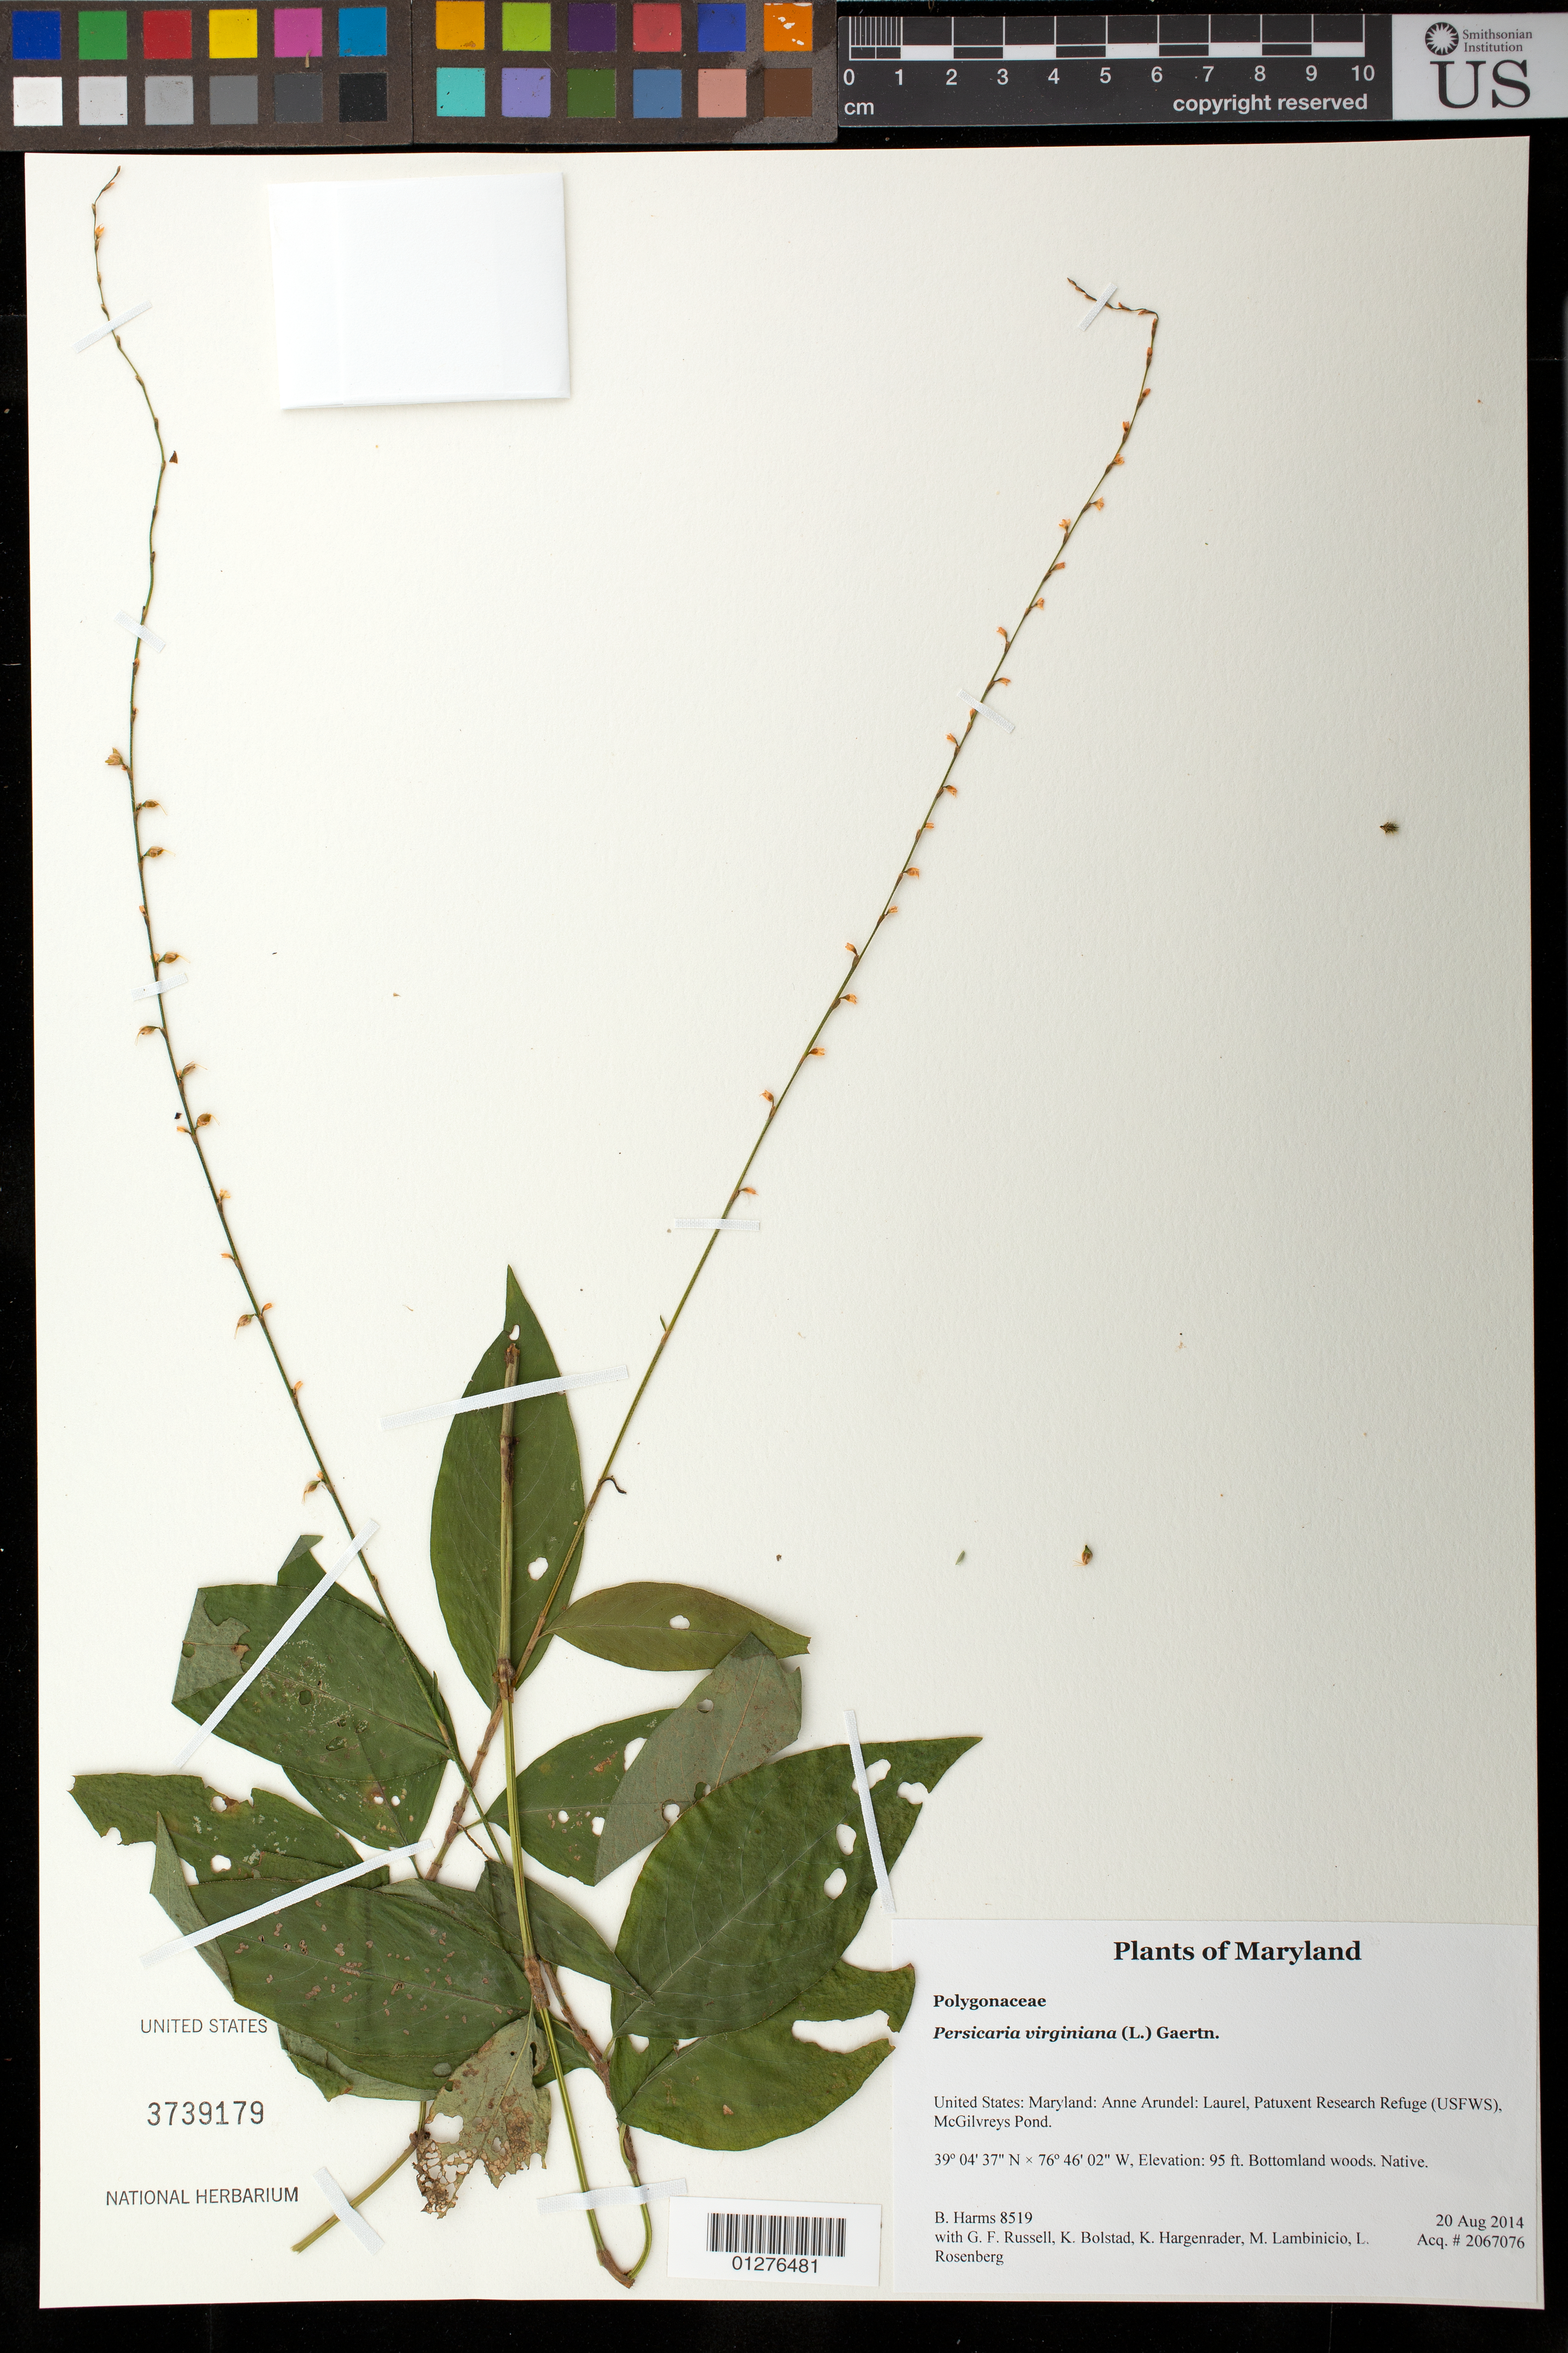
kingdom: Plantae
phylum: Tracheophyta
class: Magnoliopsida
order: Caryophyllales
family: Polygonaceae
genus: Persicaria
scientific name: Persicaria virginiana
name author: (L.) Gaertn.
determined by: Atha, D. E.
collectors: B. Harms, G. Russell, K. Bolstad, K. Hargenrader, M. Lambinicio & L. Rosenberg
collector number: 8519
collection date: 2014-08-20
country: United States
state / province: Maryland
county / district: Anne Arundel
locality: Laurel, Patuxent Research Refuge (USFWS), McGilvreys Pond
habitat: Bottomland woods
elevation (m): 29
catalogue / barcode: US 3739179